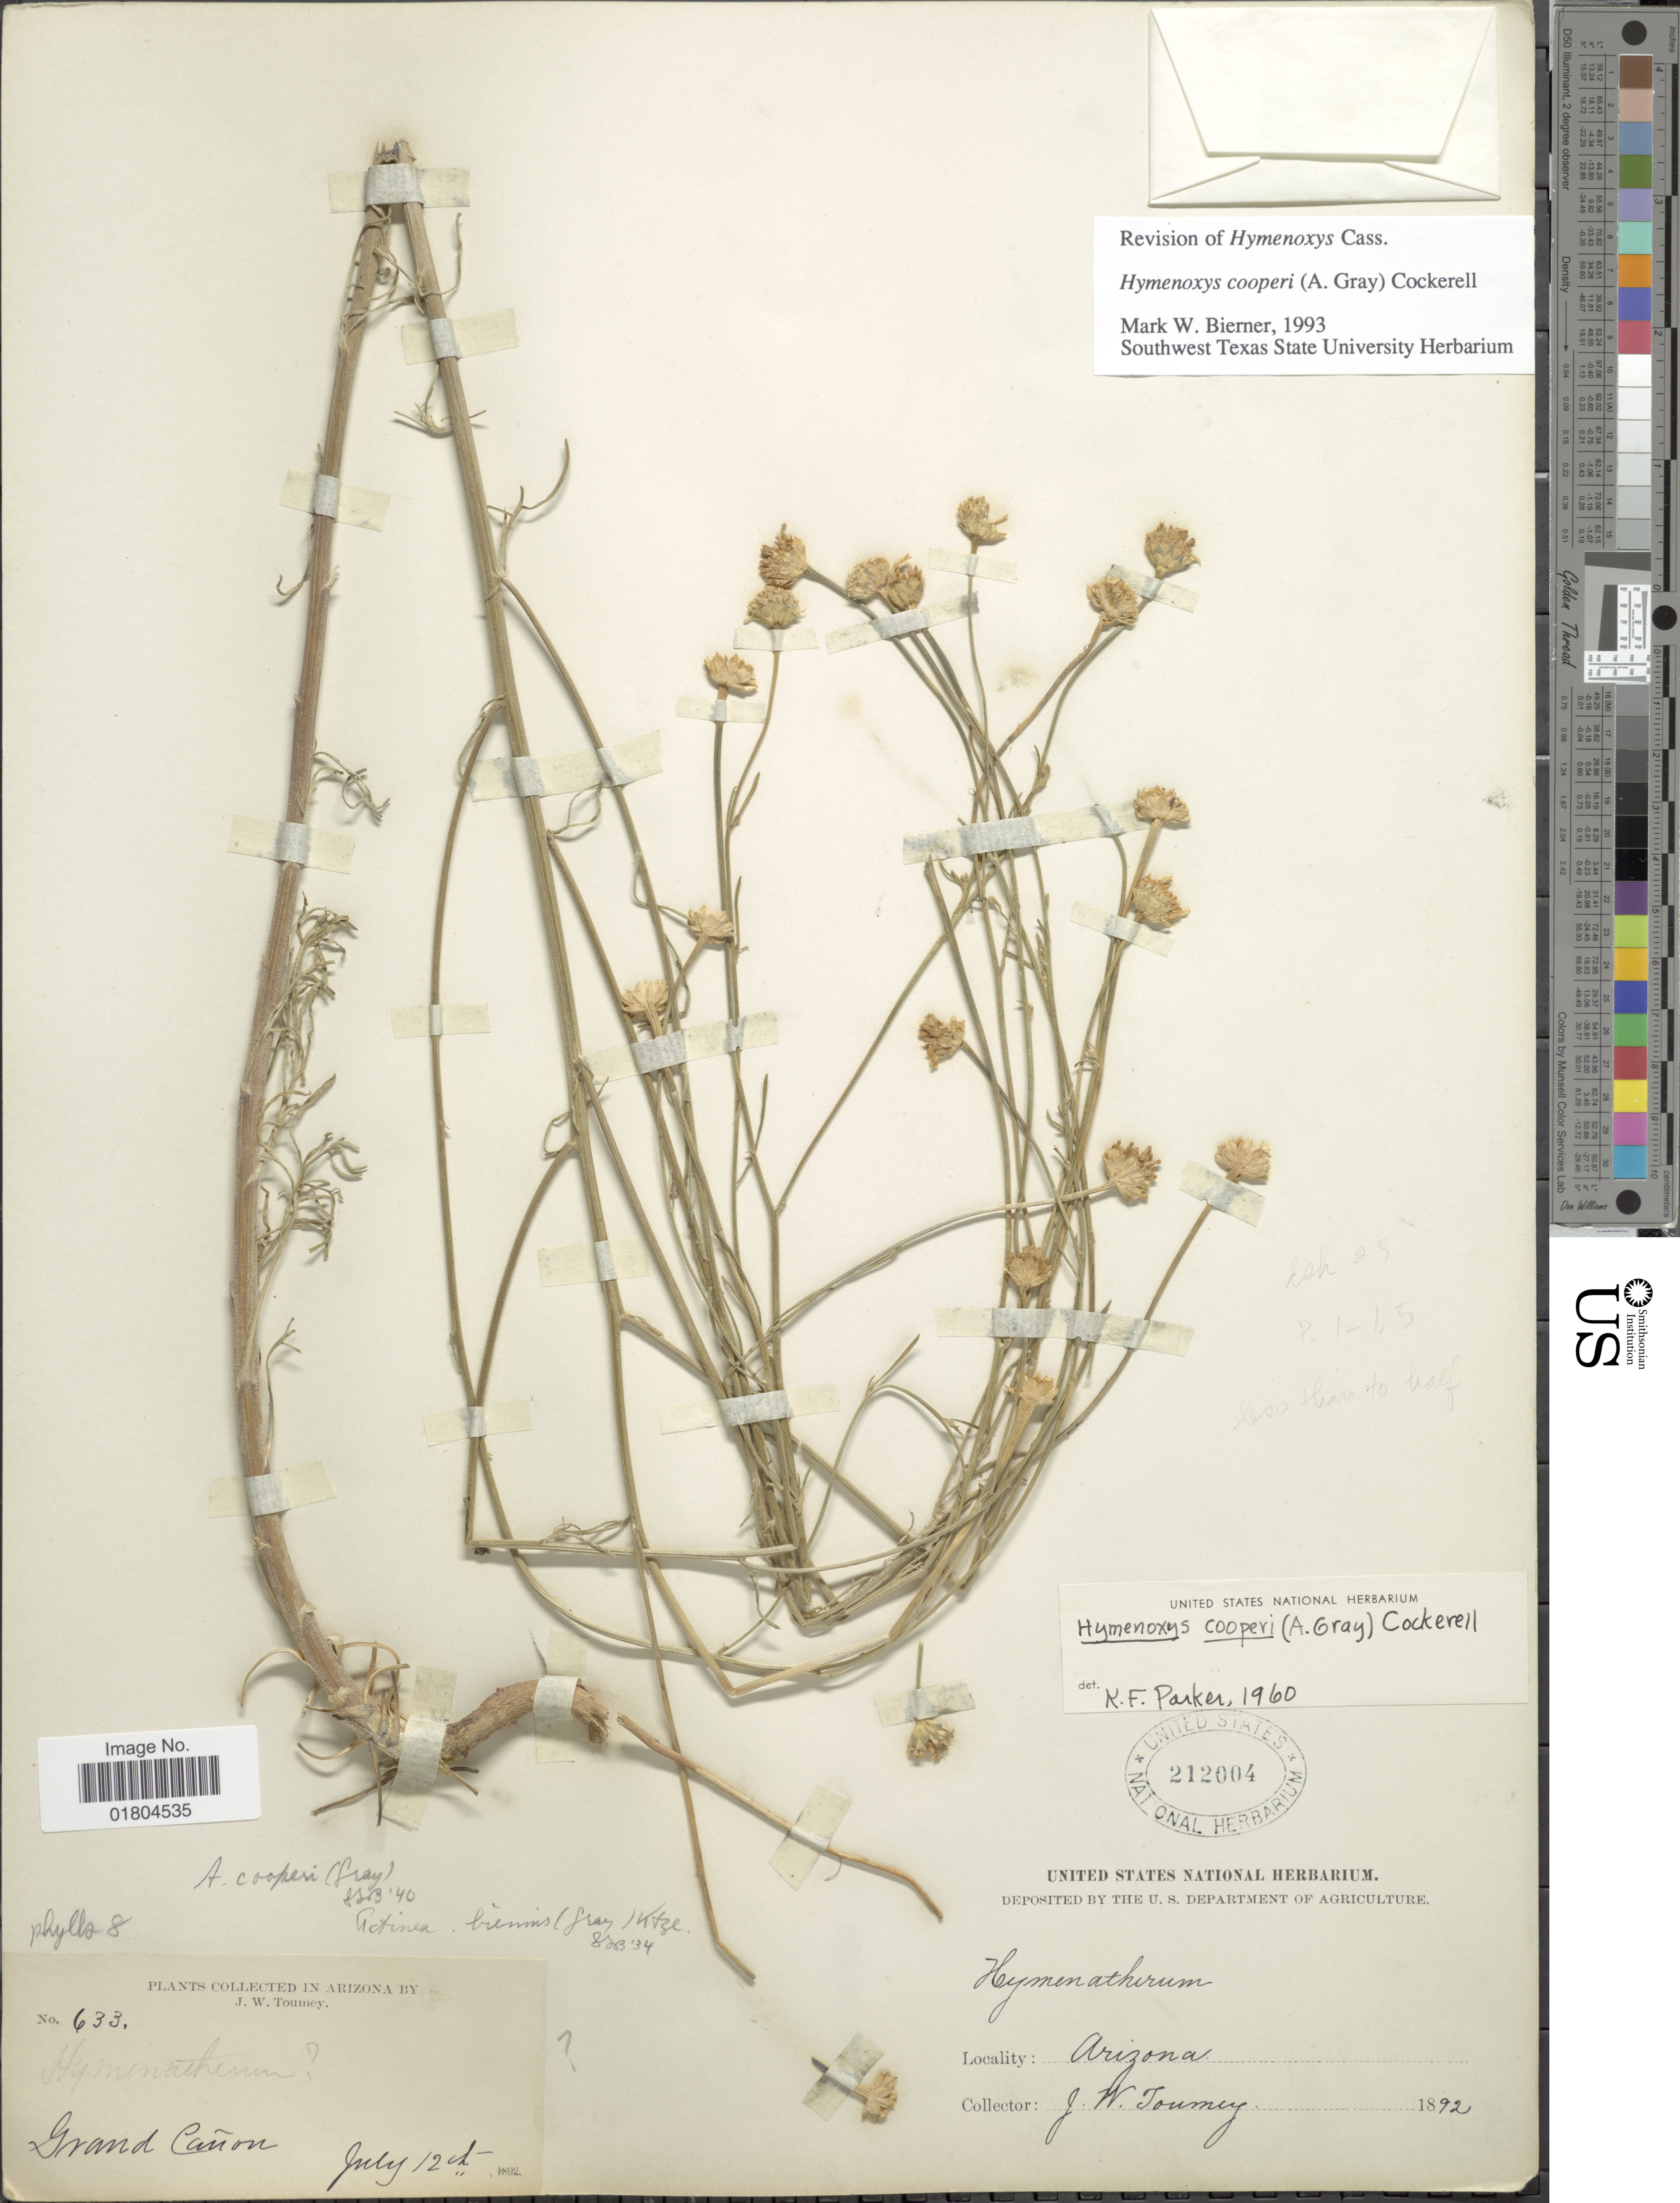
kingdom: Plantae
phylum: Tracheophyta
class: Magnoliopsida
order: Asterales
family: Asteraceae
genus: Hymenoxys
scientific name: Hymenoxys cooperi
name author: (A. Gray) Cockerell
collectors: J. Tourney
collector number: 633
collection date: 1892-07-12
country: United States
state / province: Arizona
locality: Grand Cañon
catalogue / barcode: US 212004